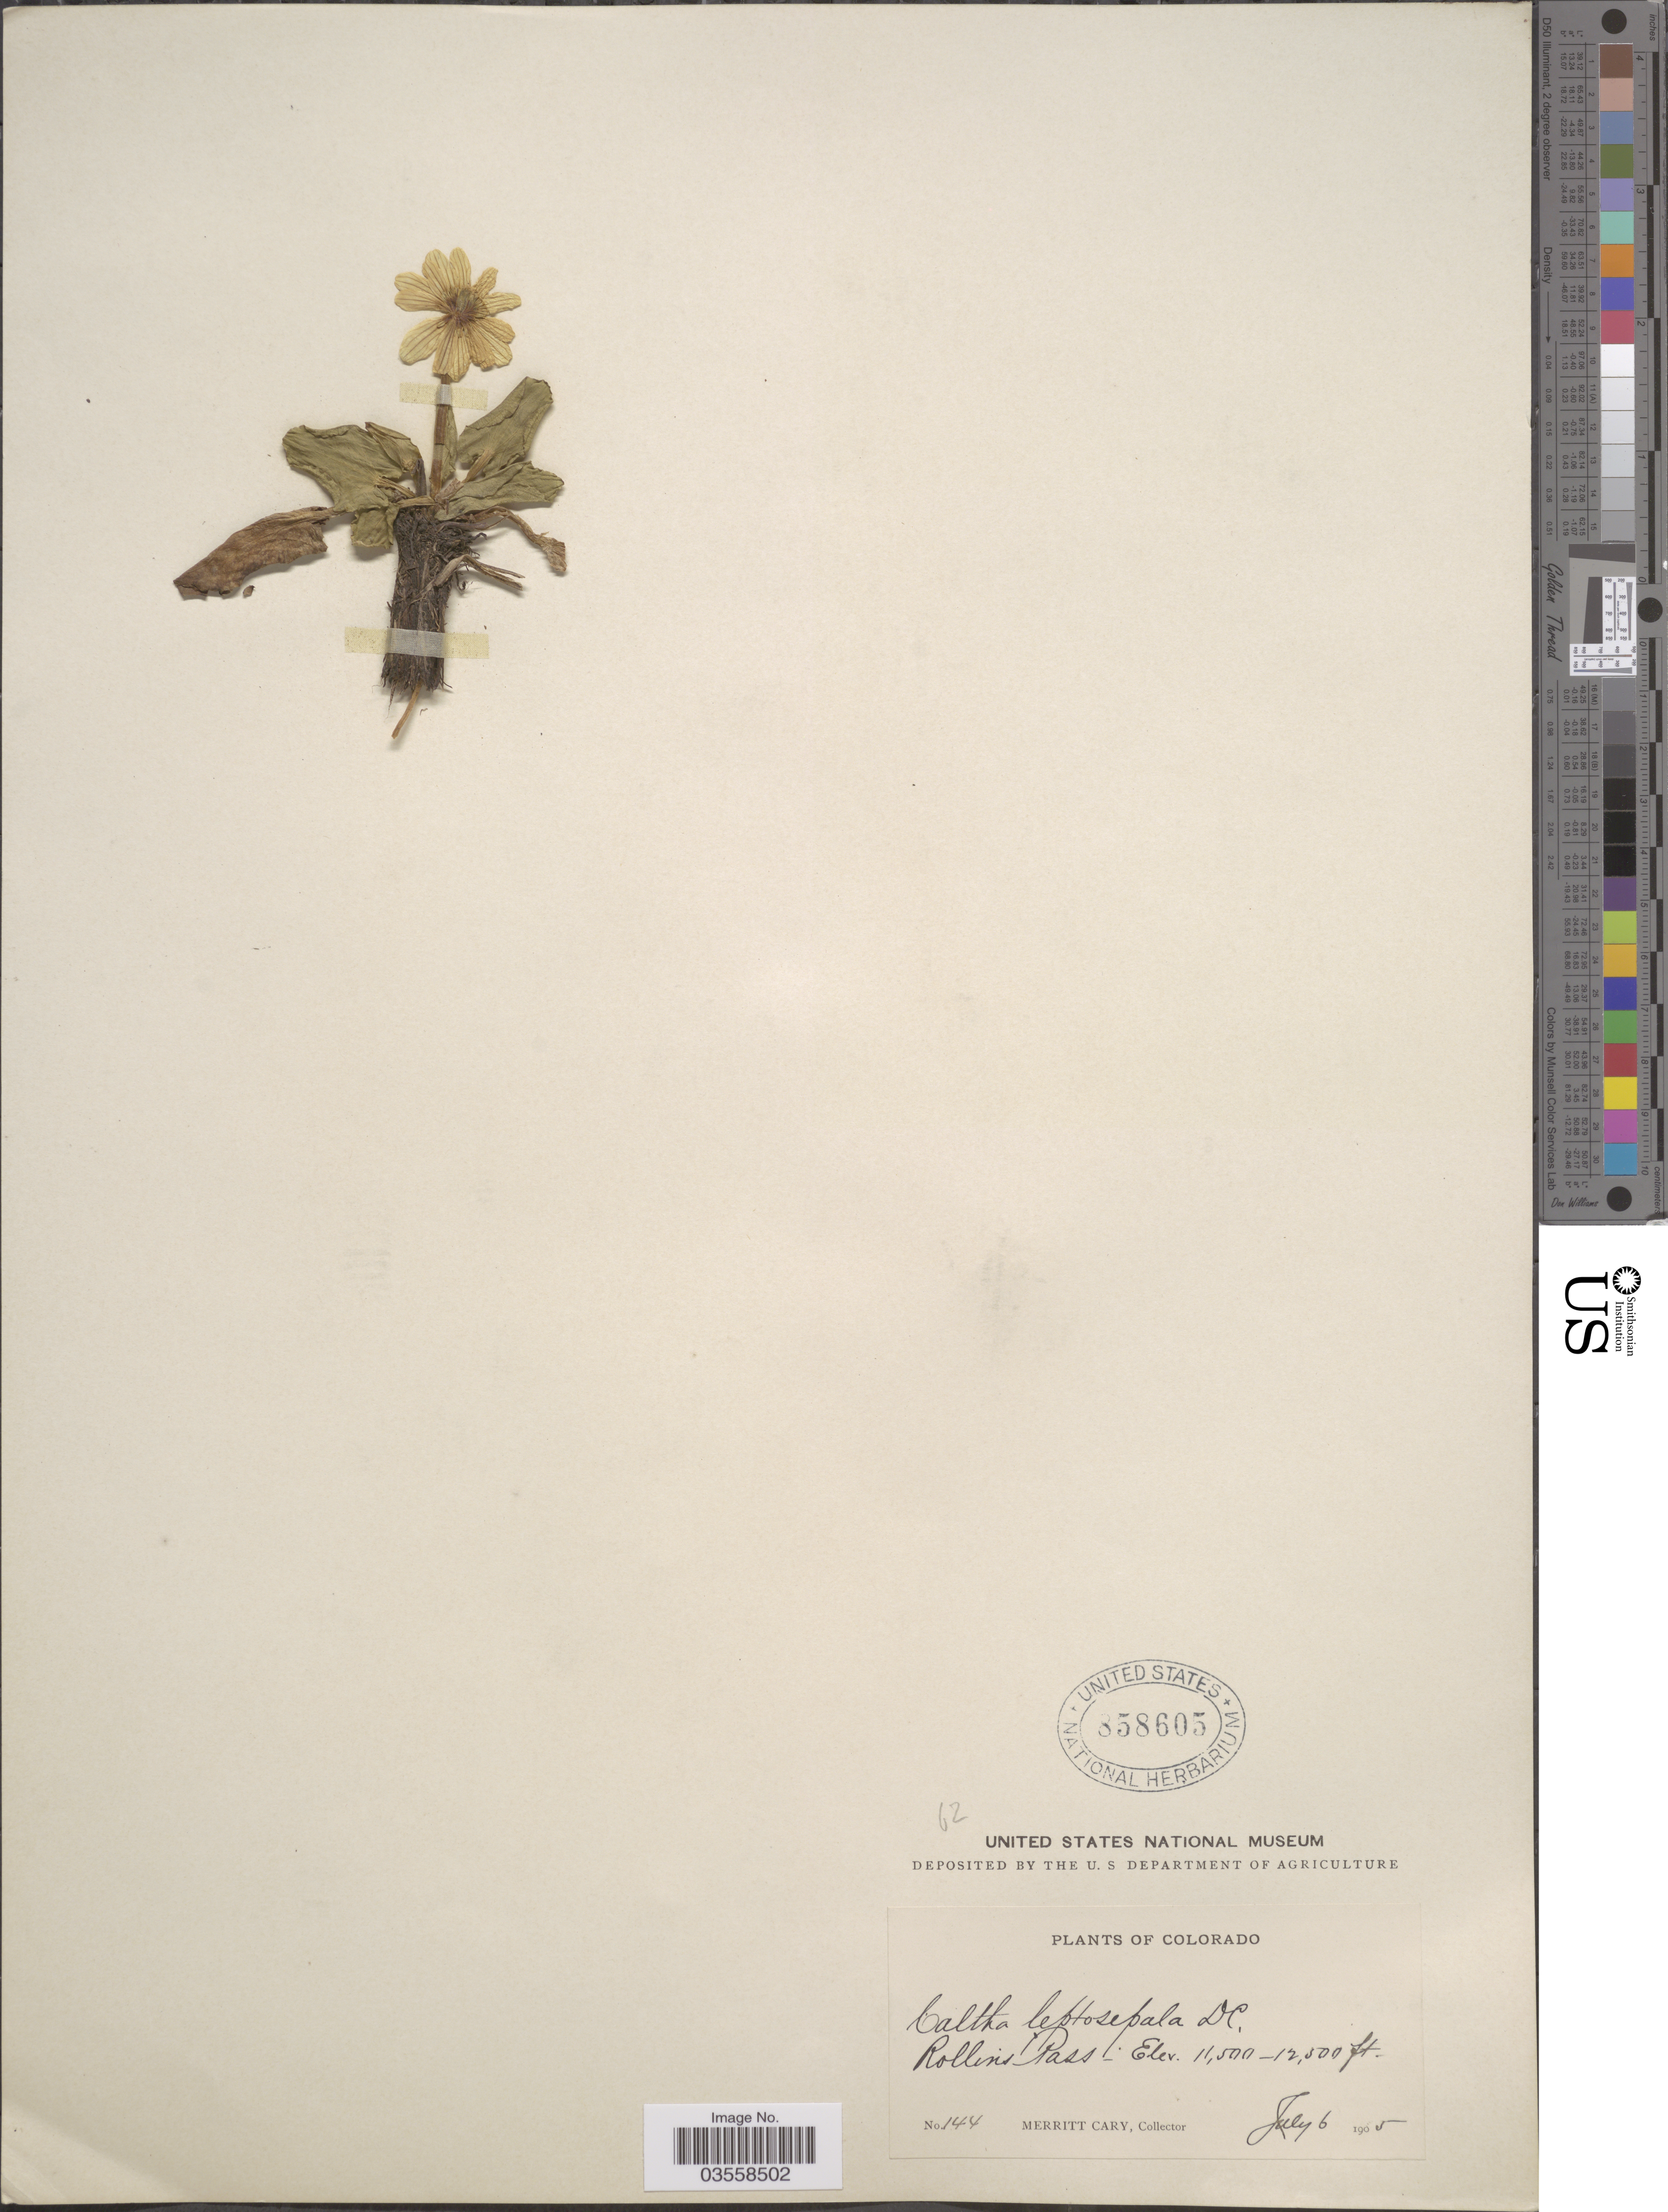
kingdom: Plantae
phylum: Tracheophyta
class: Magnoliopsida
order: Ranunculales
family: Ranunculaceae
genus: Caltha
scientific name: Caltha leptosepala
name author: DC.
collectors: M. Cary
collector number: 144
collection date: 1905-07-06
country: United States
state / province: Colorado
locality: Rollins Pass.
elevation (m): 3505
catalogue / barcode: US 858605